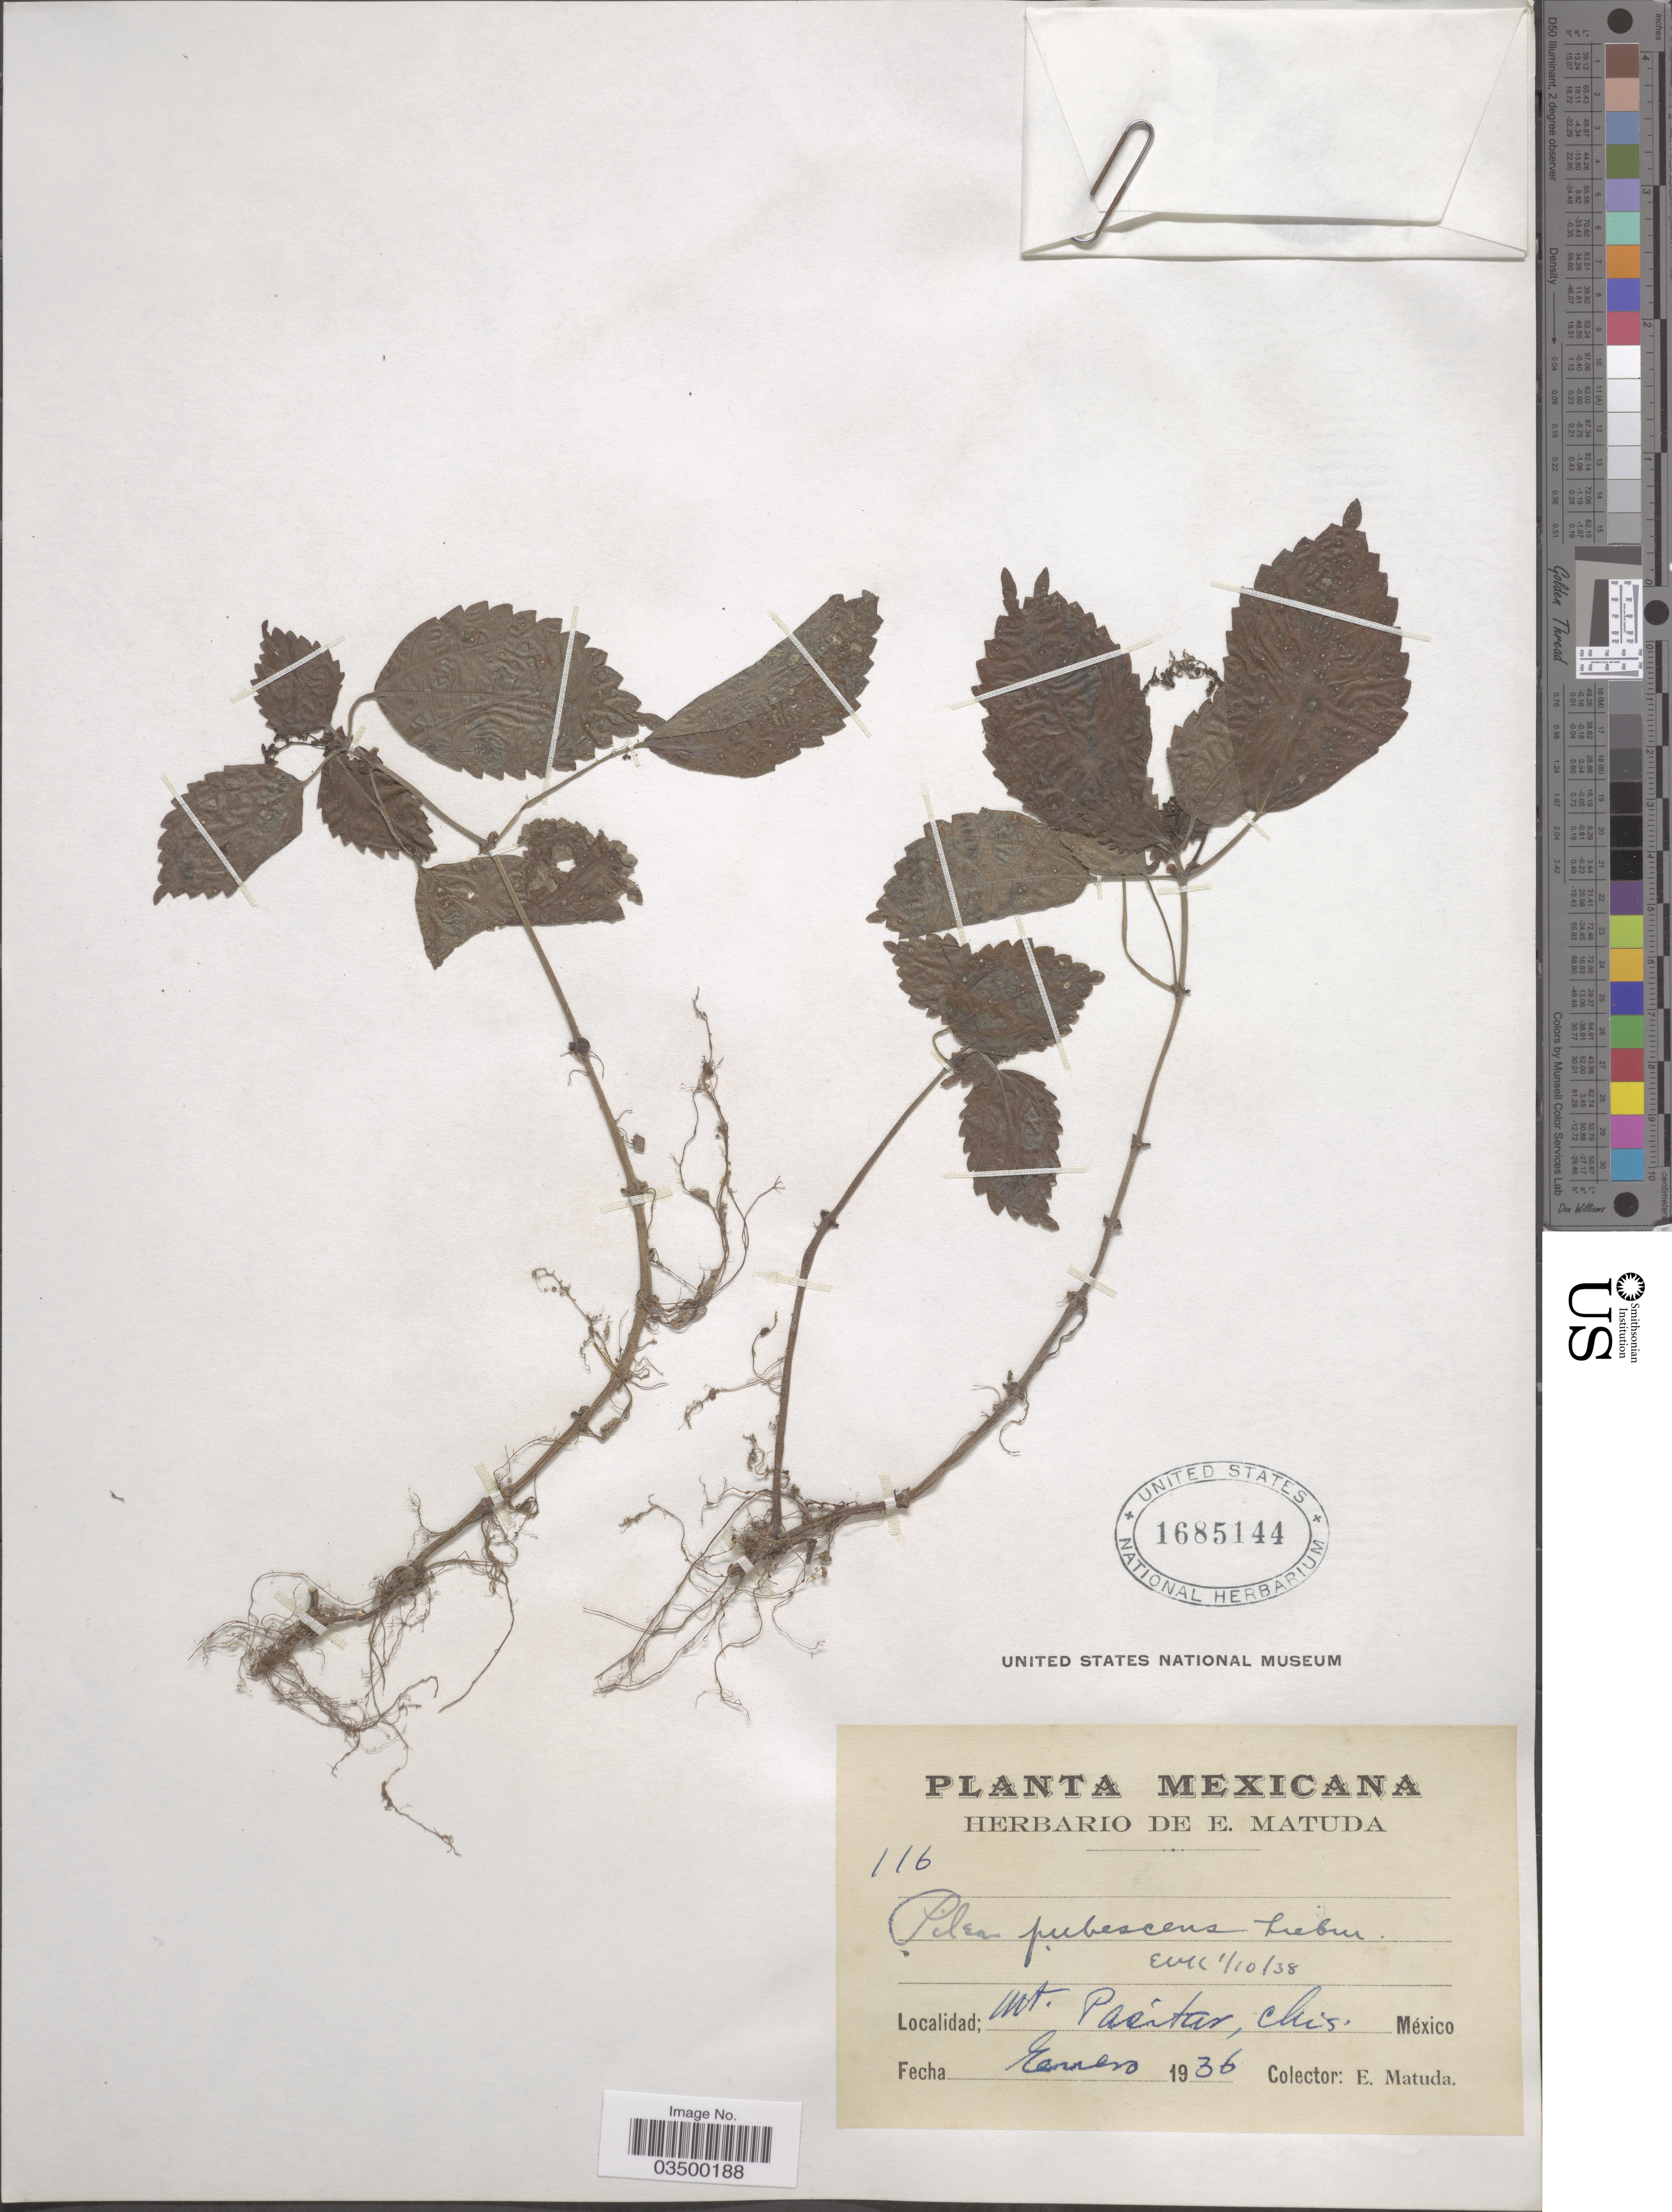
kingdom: Plantae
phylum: Tracheophyta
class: Magnoliopsida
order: Rosales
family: Urticaceae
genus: Pilea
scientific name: Pilea pubescens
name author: Liebm.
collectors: E. Matuda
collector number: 116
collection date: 1936-01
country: Mexico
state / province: Chiapas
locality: Mt. Pasitar.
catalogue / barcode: US 1685144